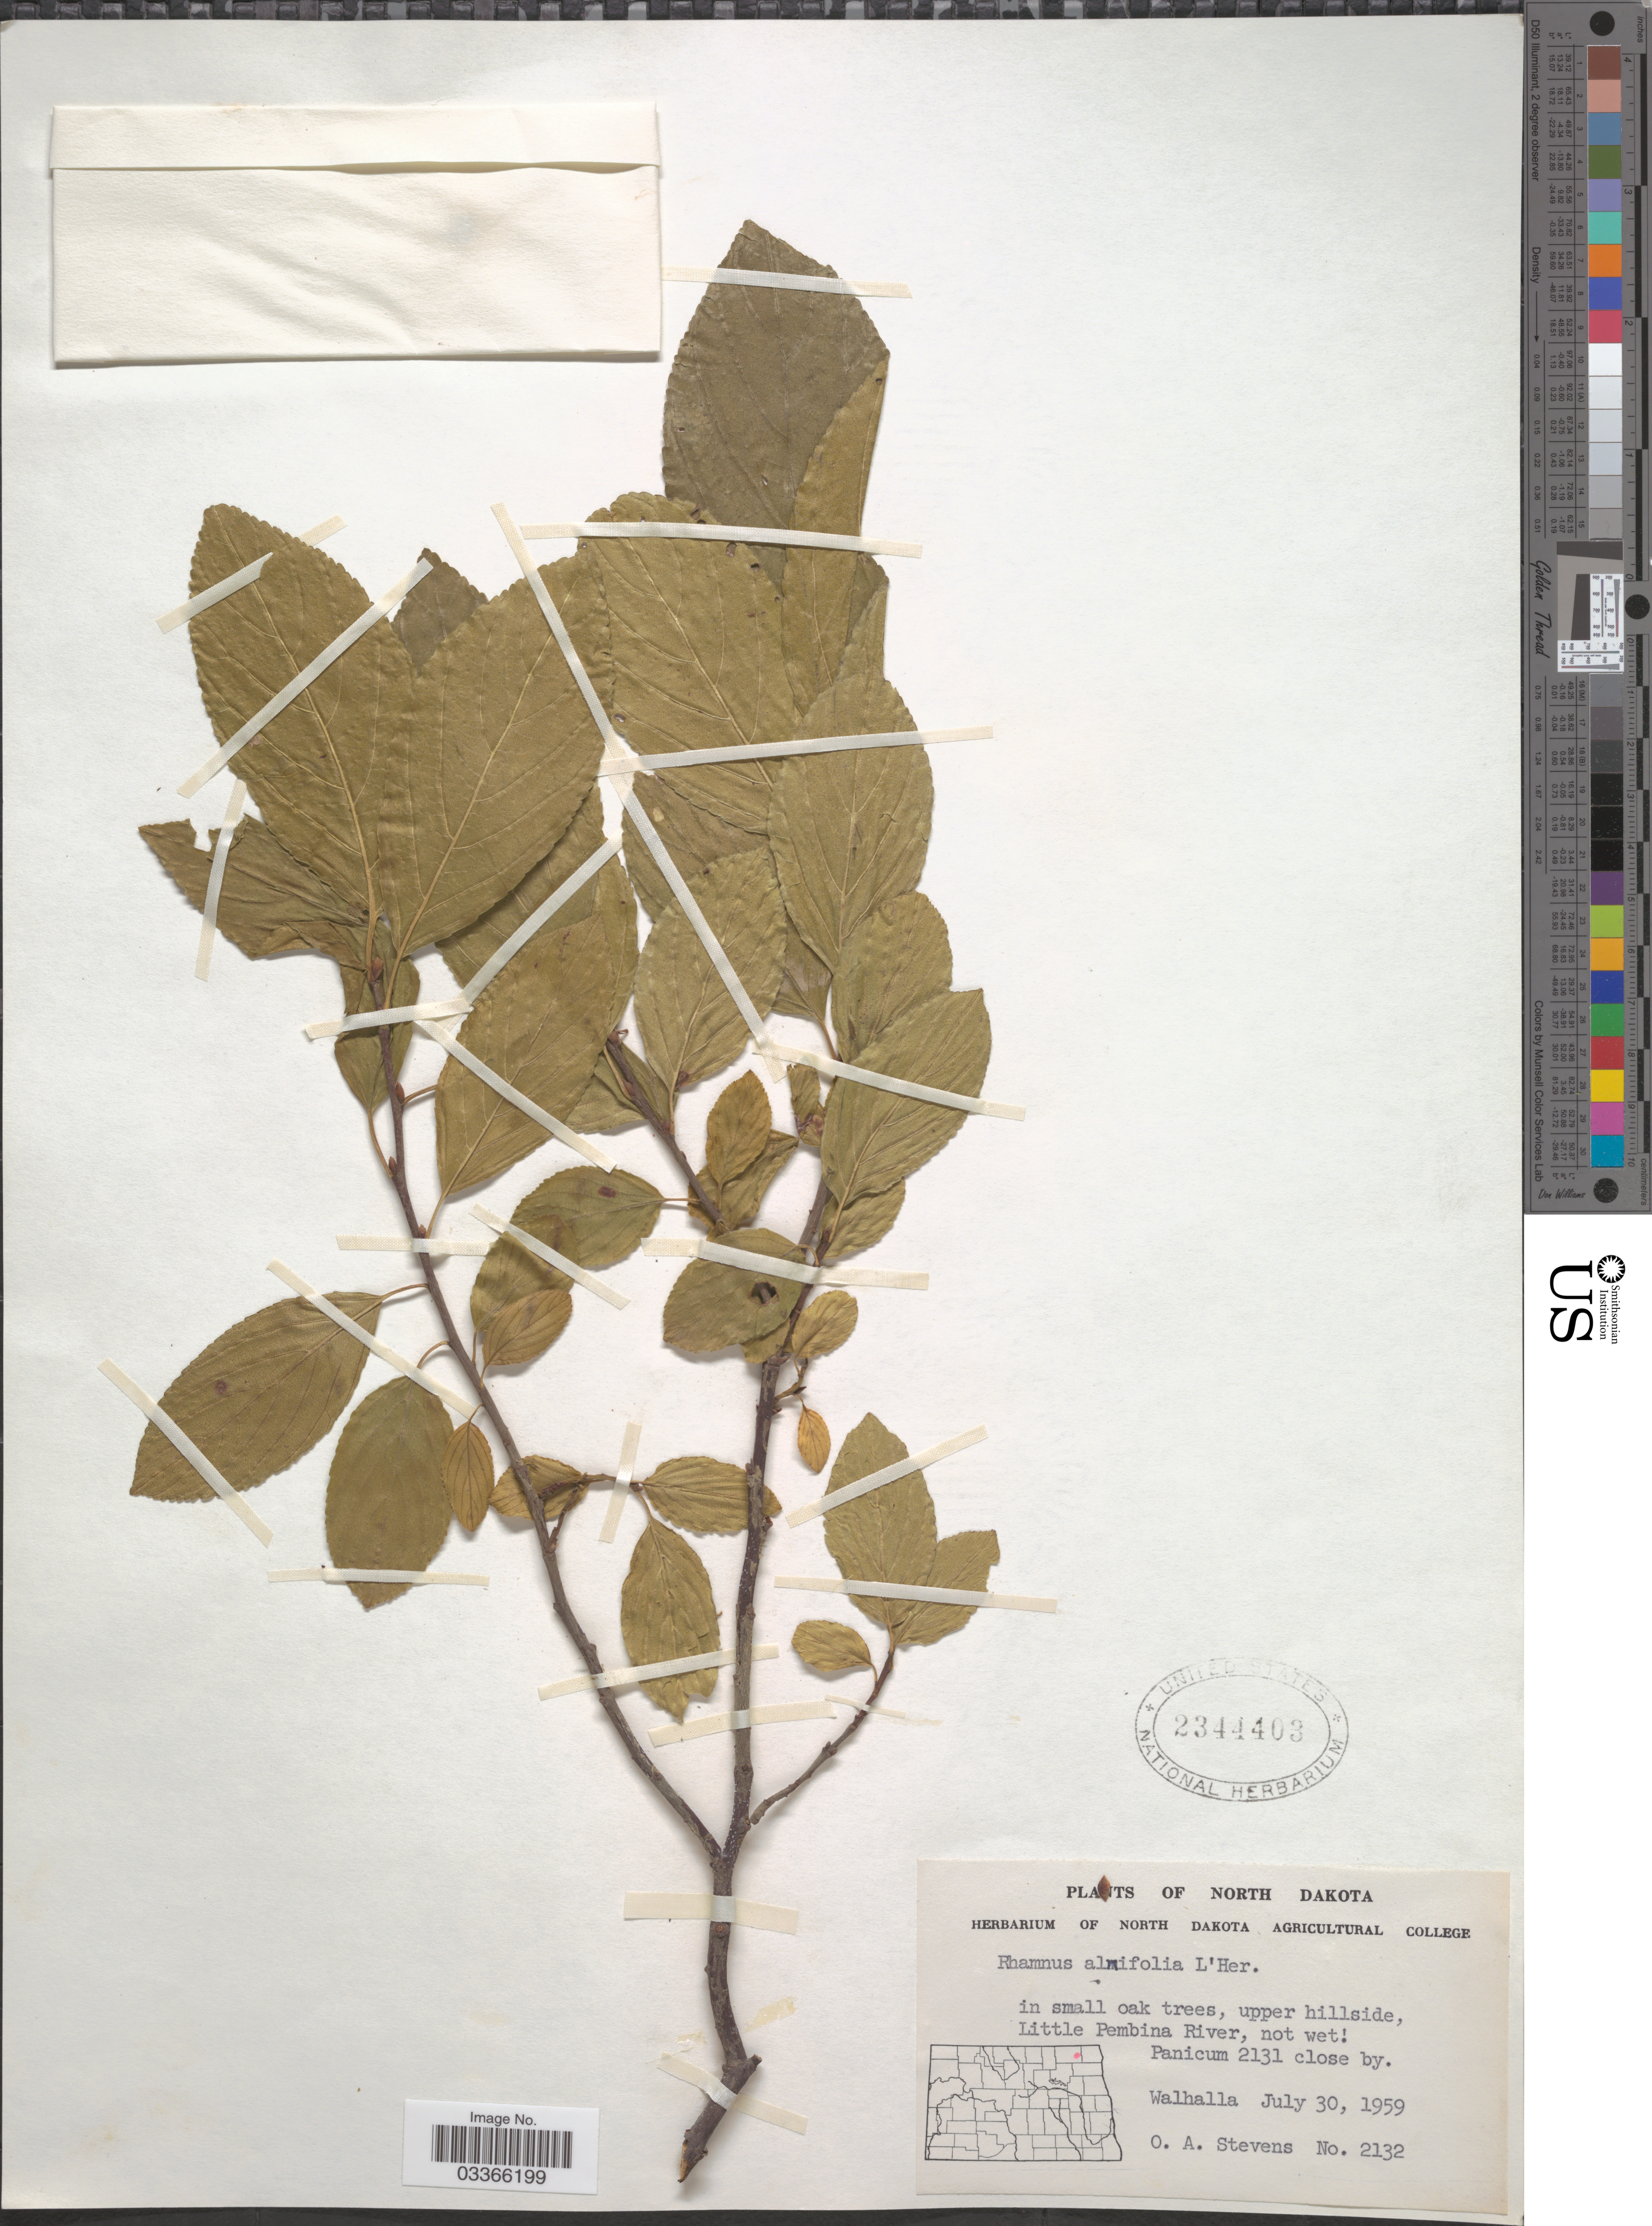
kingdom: Plantae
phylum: Tracheophyta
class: Magnoliopsida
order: Rosales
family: Rhamnaceae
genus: Rhamnus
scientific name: Rhamnus alnifolia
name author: L'Hér.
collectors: O. A. Stevens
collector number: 2132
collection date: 1959-07-30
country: United States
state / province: North Dakota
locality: Upper hillside, Little Pembina River, Panicum 2131 close by.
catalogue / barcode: US 2344403